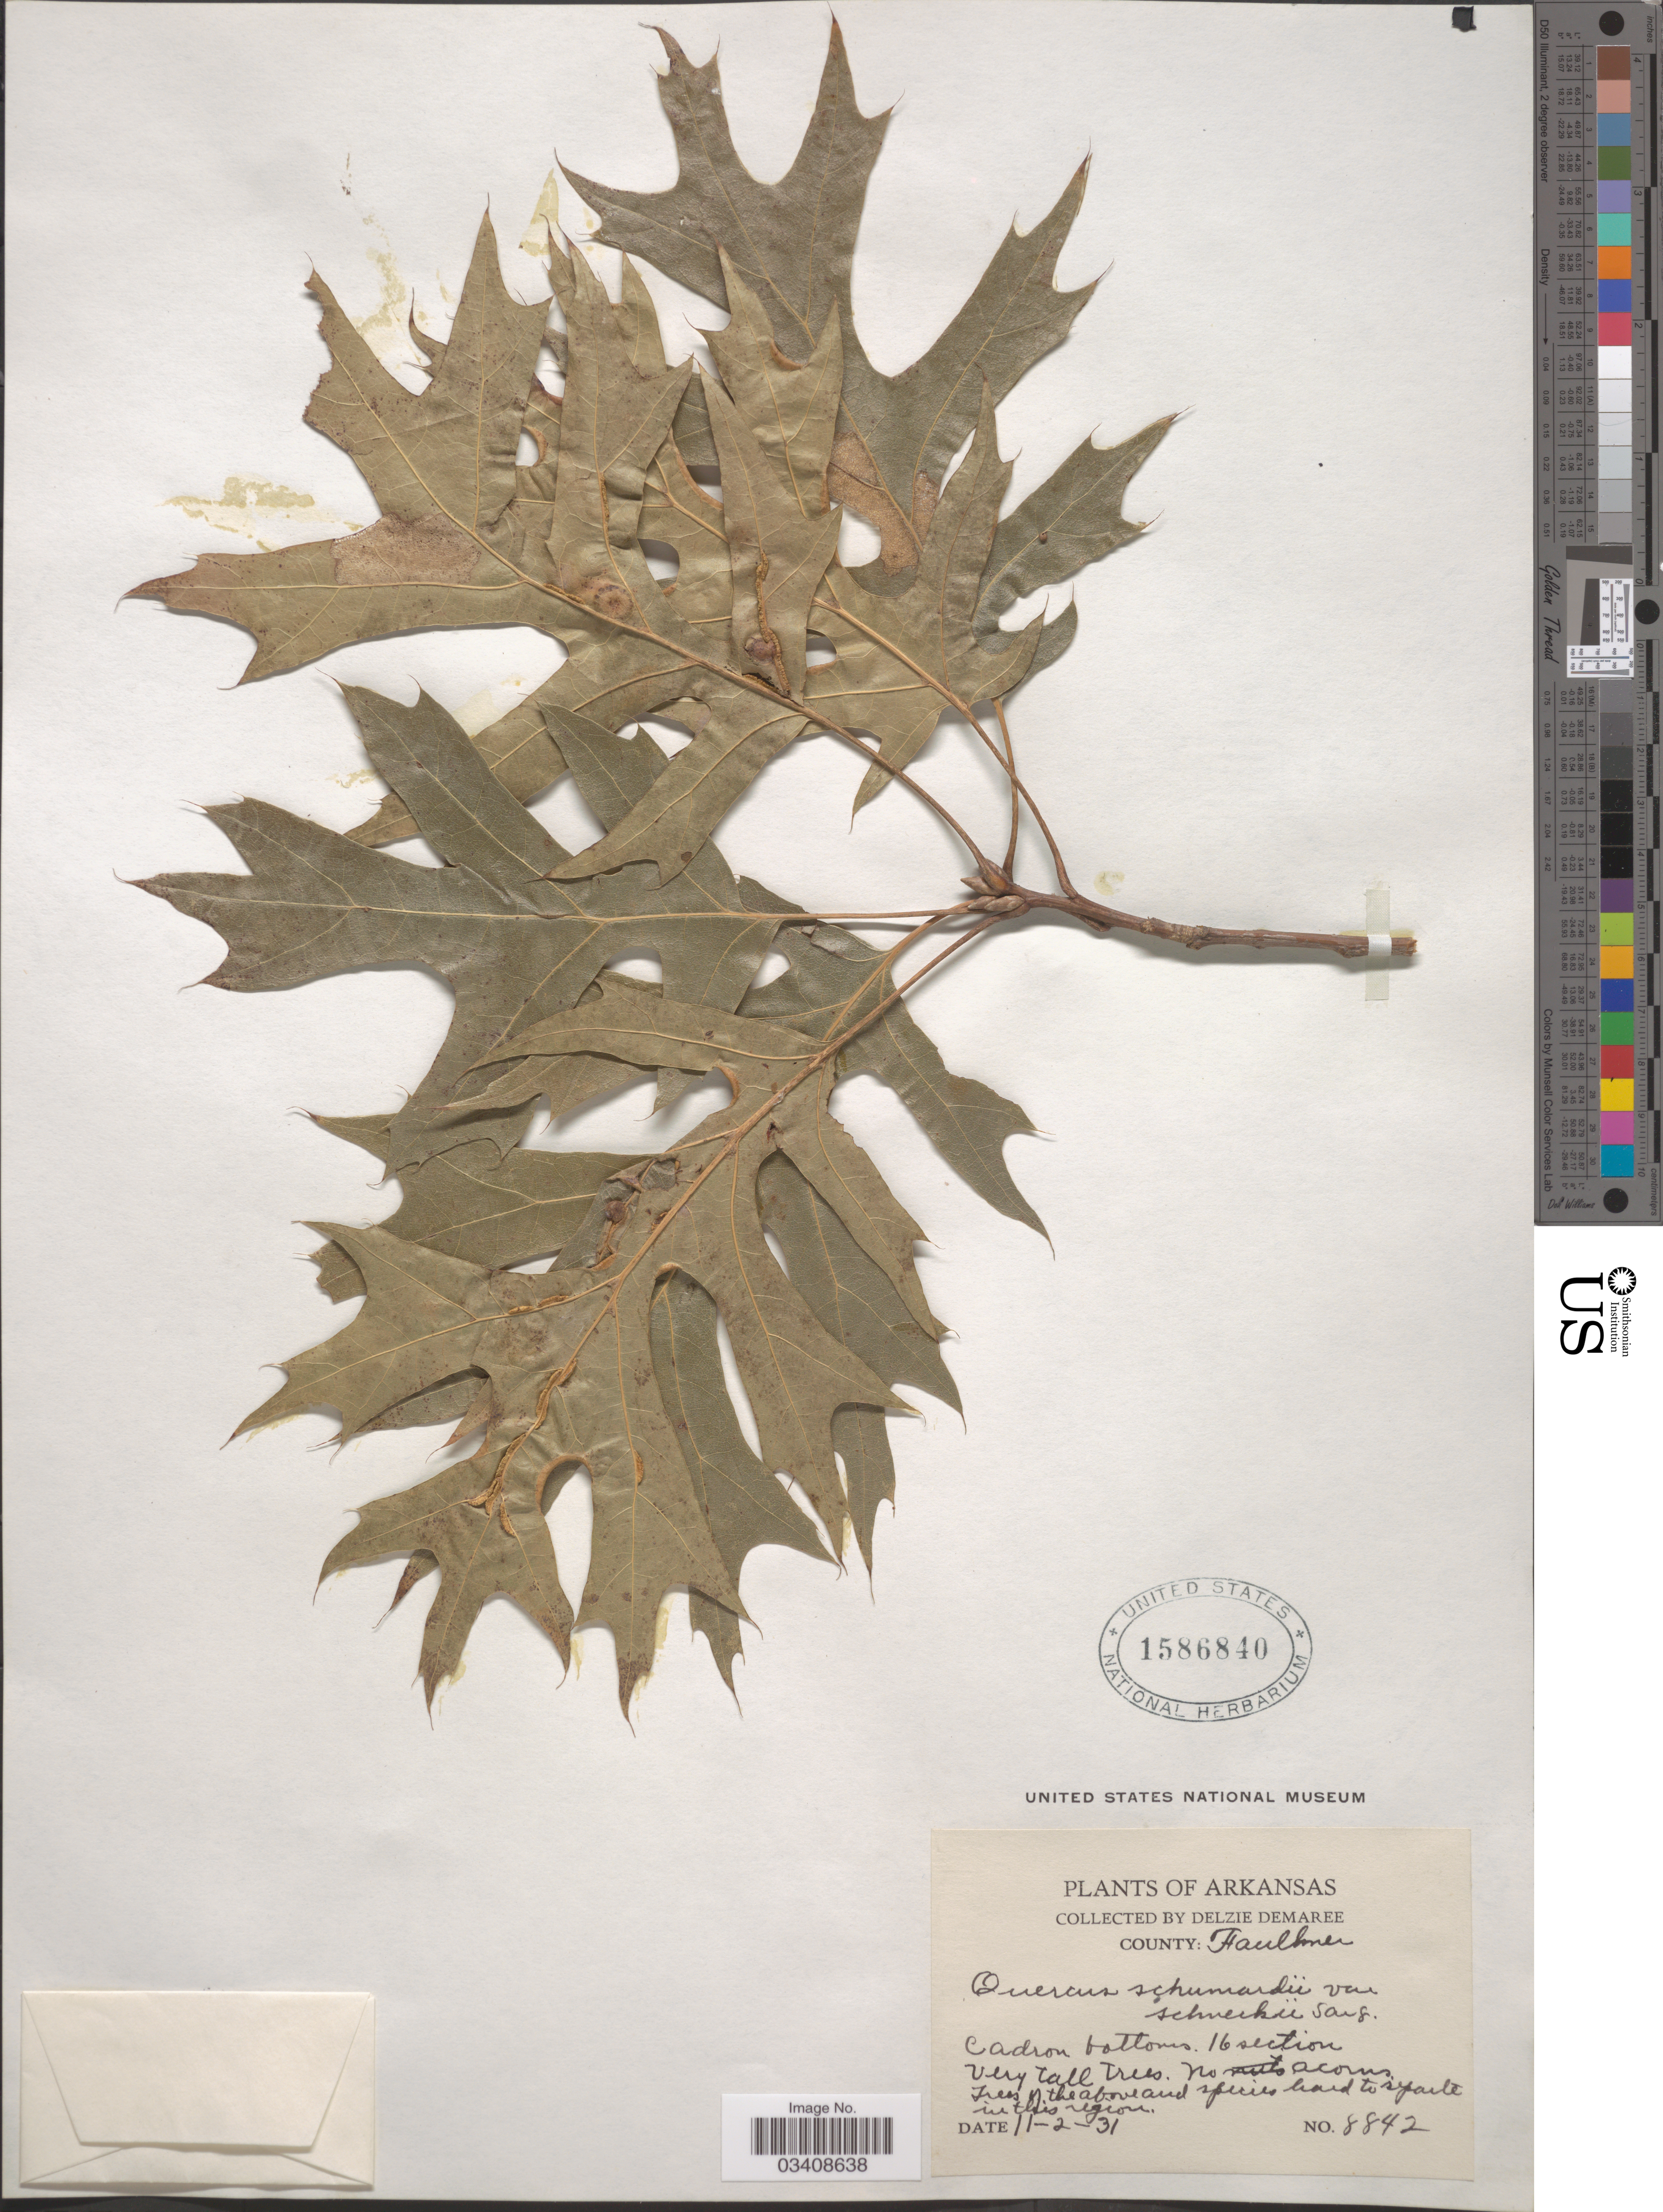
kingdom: Plantae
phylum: Tracheophyta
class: Magnoliopsida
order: Fagales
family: Fagaceae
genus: Quercus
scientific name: Quercus shumardii var. schneckii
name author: (Britton) Sarg.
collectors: D. Demaree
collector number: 8842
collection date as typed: Transcribed d/m/y: 2/11/31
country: United States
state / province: Arkansas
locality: County: Faulkner. Cadron bottoms. 16 section.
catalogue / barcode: US 1586840